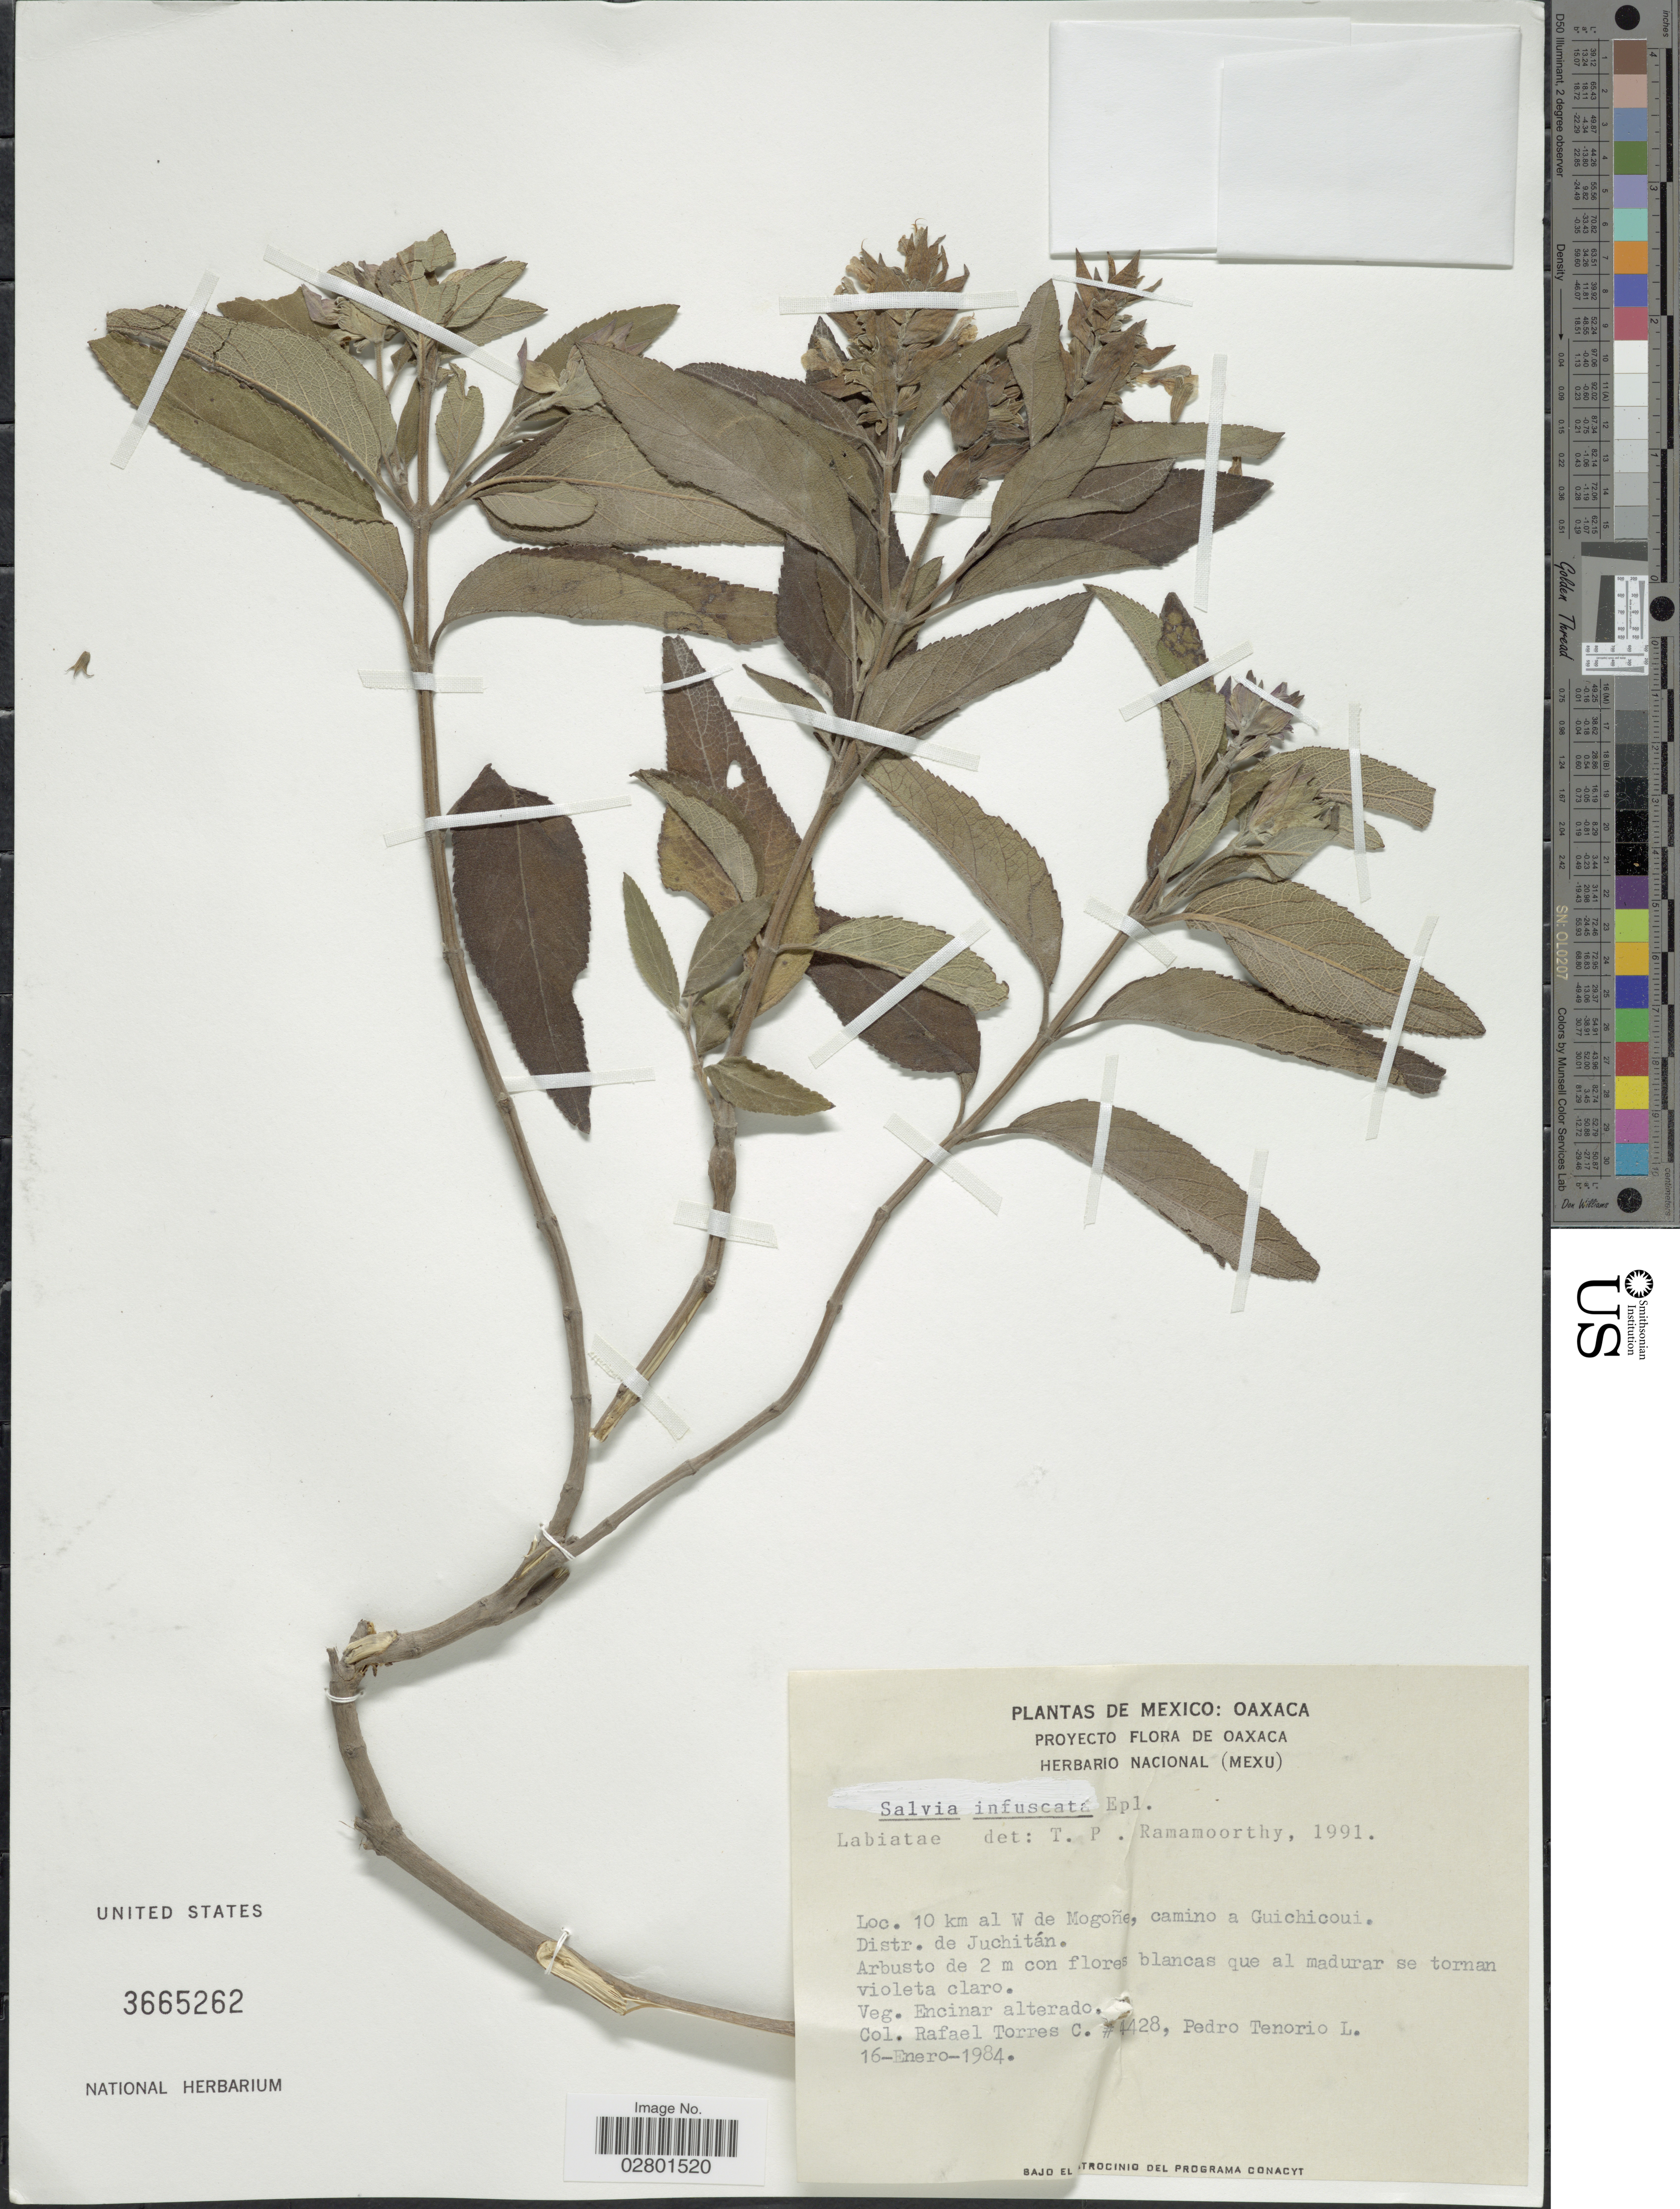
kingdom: Plantae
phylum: Tracheophyta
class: Magnoliopsida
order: Lamiales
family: Lamiaceae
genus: Salvia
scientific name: Salvia infuscata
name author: Epling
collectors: R. Torres C. & P. Tenorio L.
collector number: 4428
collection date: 1984-01-16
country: Mexico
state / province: Oaxaca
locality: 10 km al W de Mogoñe, camino a Guichicoui, Distr. de Juchitán.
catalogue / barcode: US 3665262